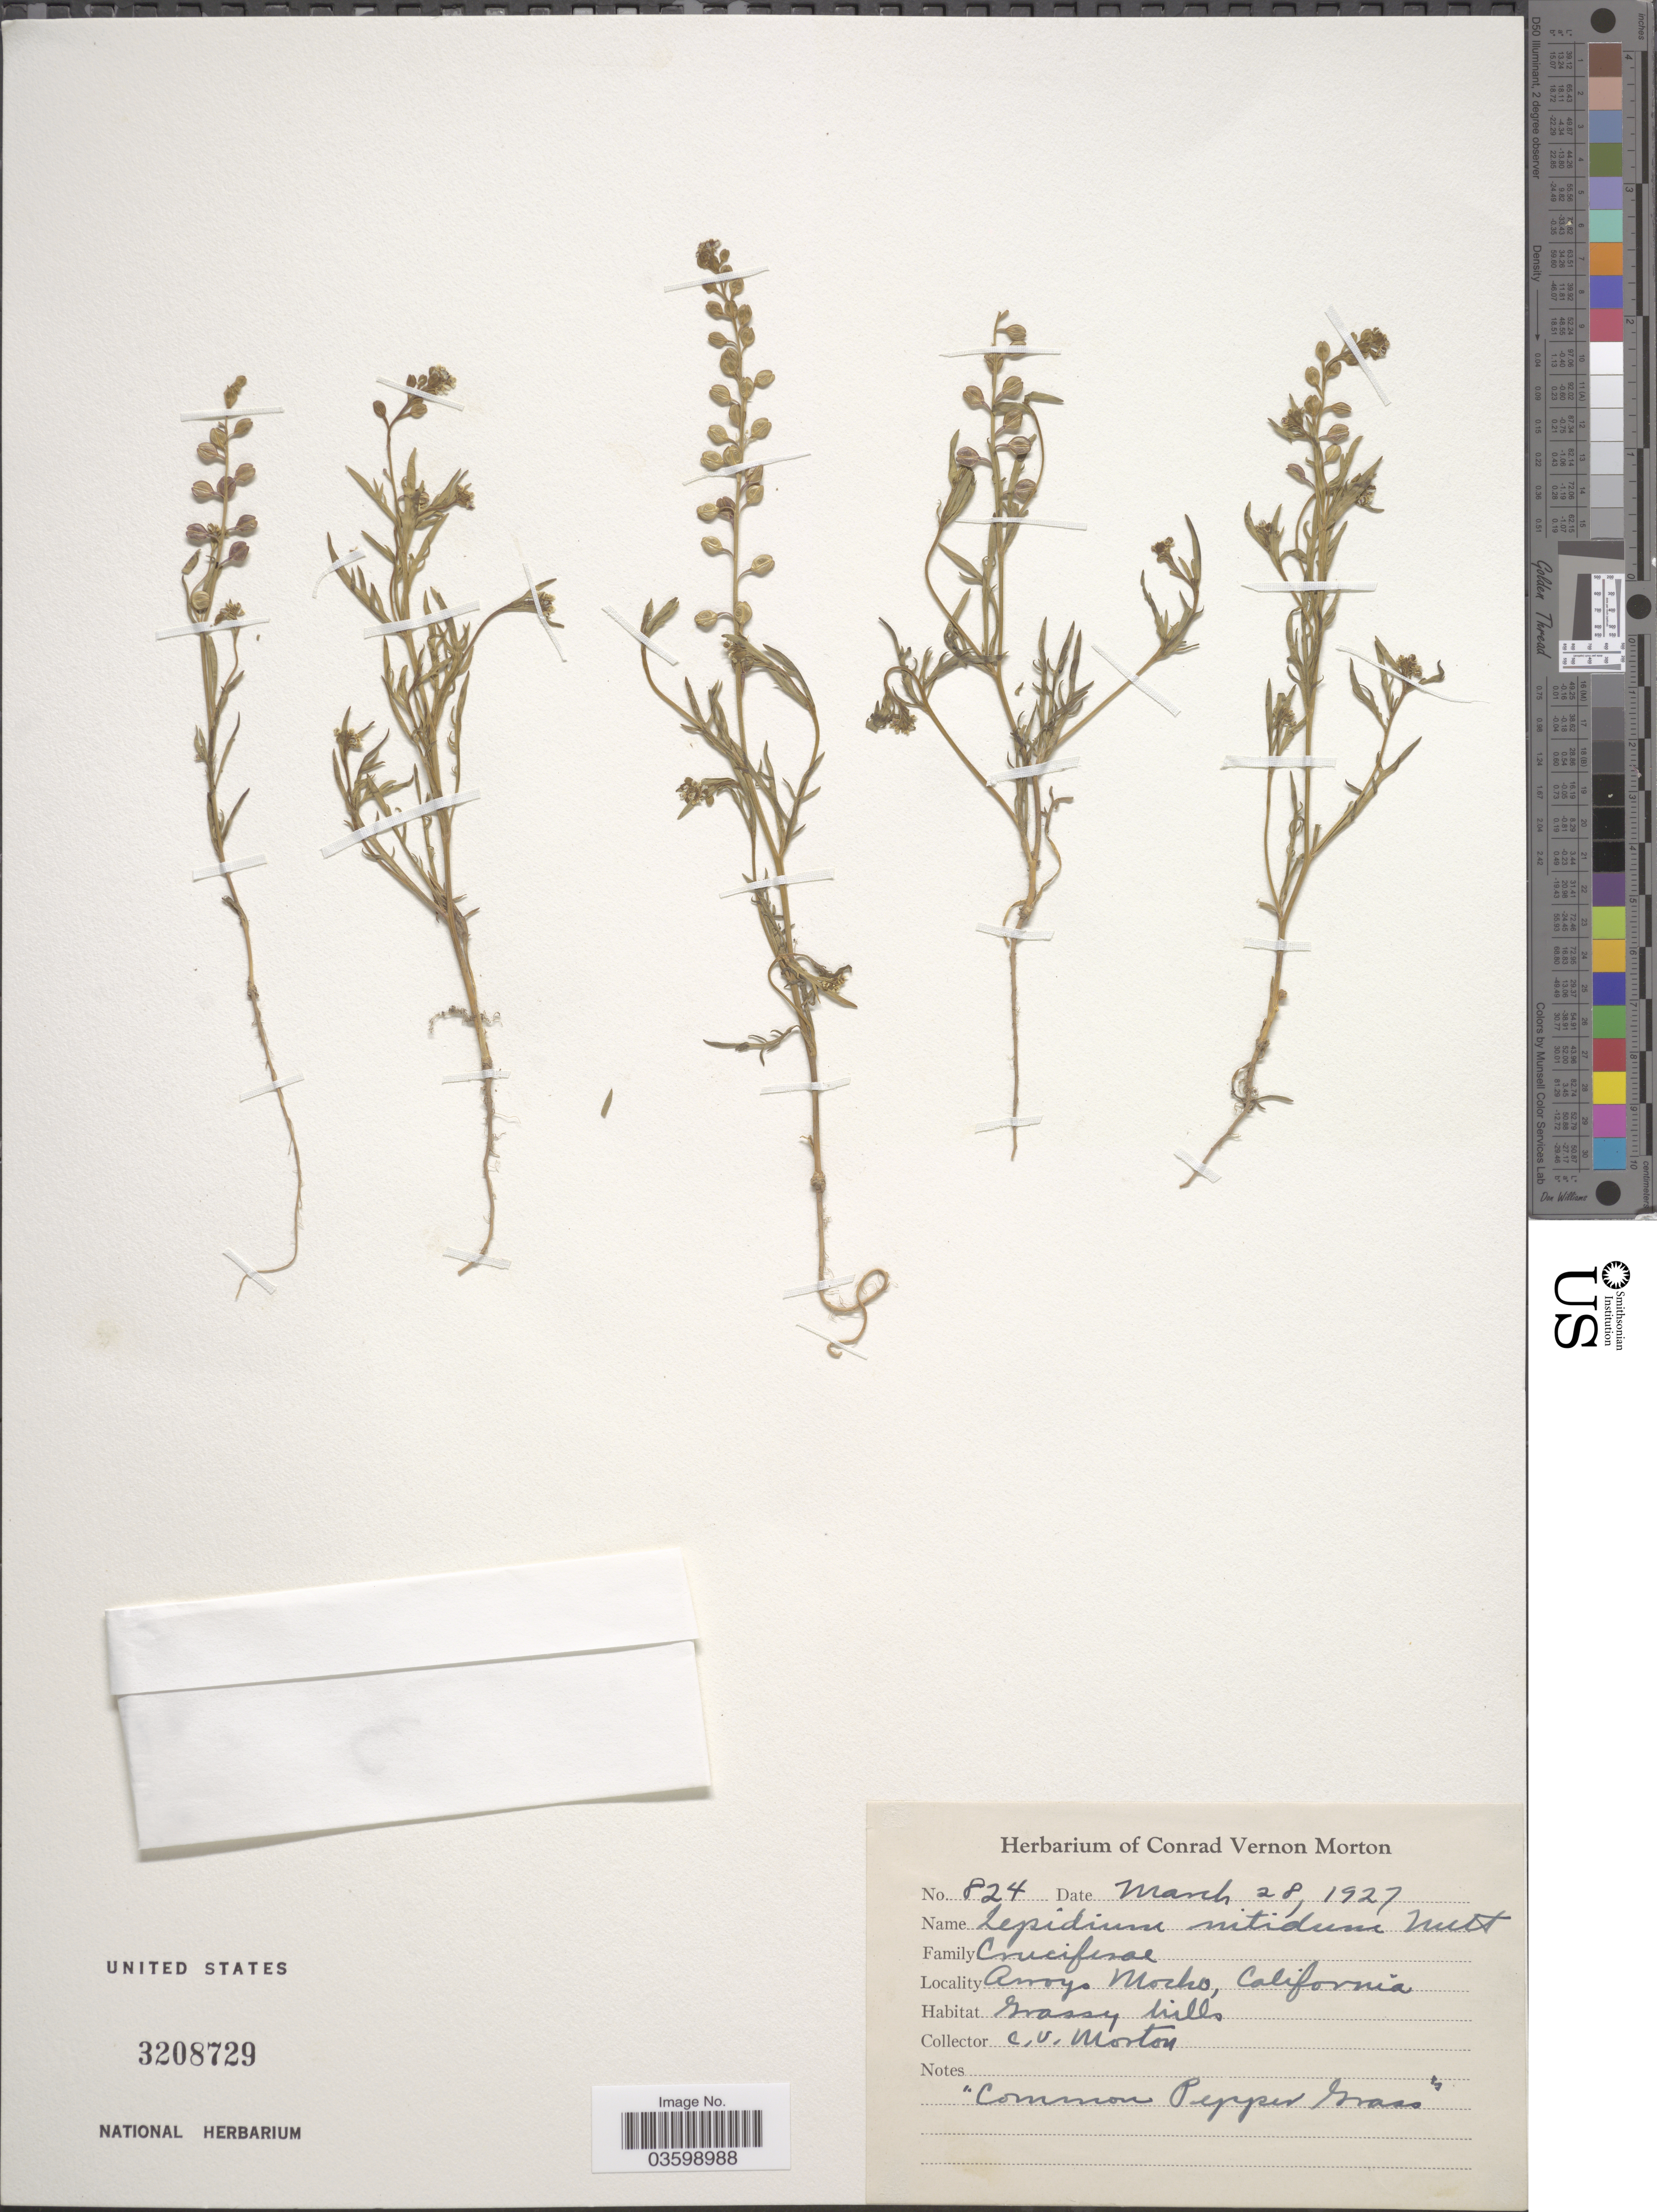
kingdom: Plantae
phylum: Tracheophyta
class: Magnoliopsida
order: Brassicales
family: Brassicaceae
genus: Lepidium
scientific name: Lepidium nitidum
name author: Nutt.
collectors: C. V. Morton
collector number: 824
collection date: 1927-03-28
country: United States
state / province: California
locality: Arroyo Mocho.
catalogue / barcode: US 3208729